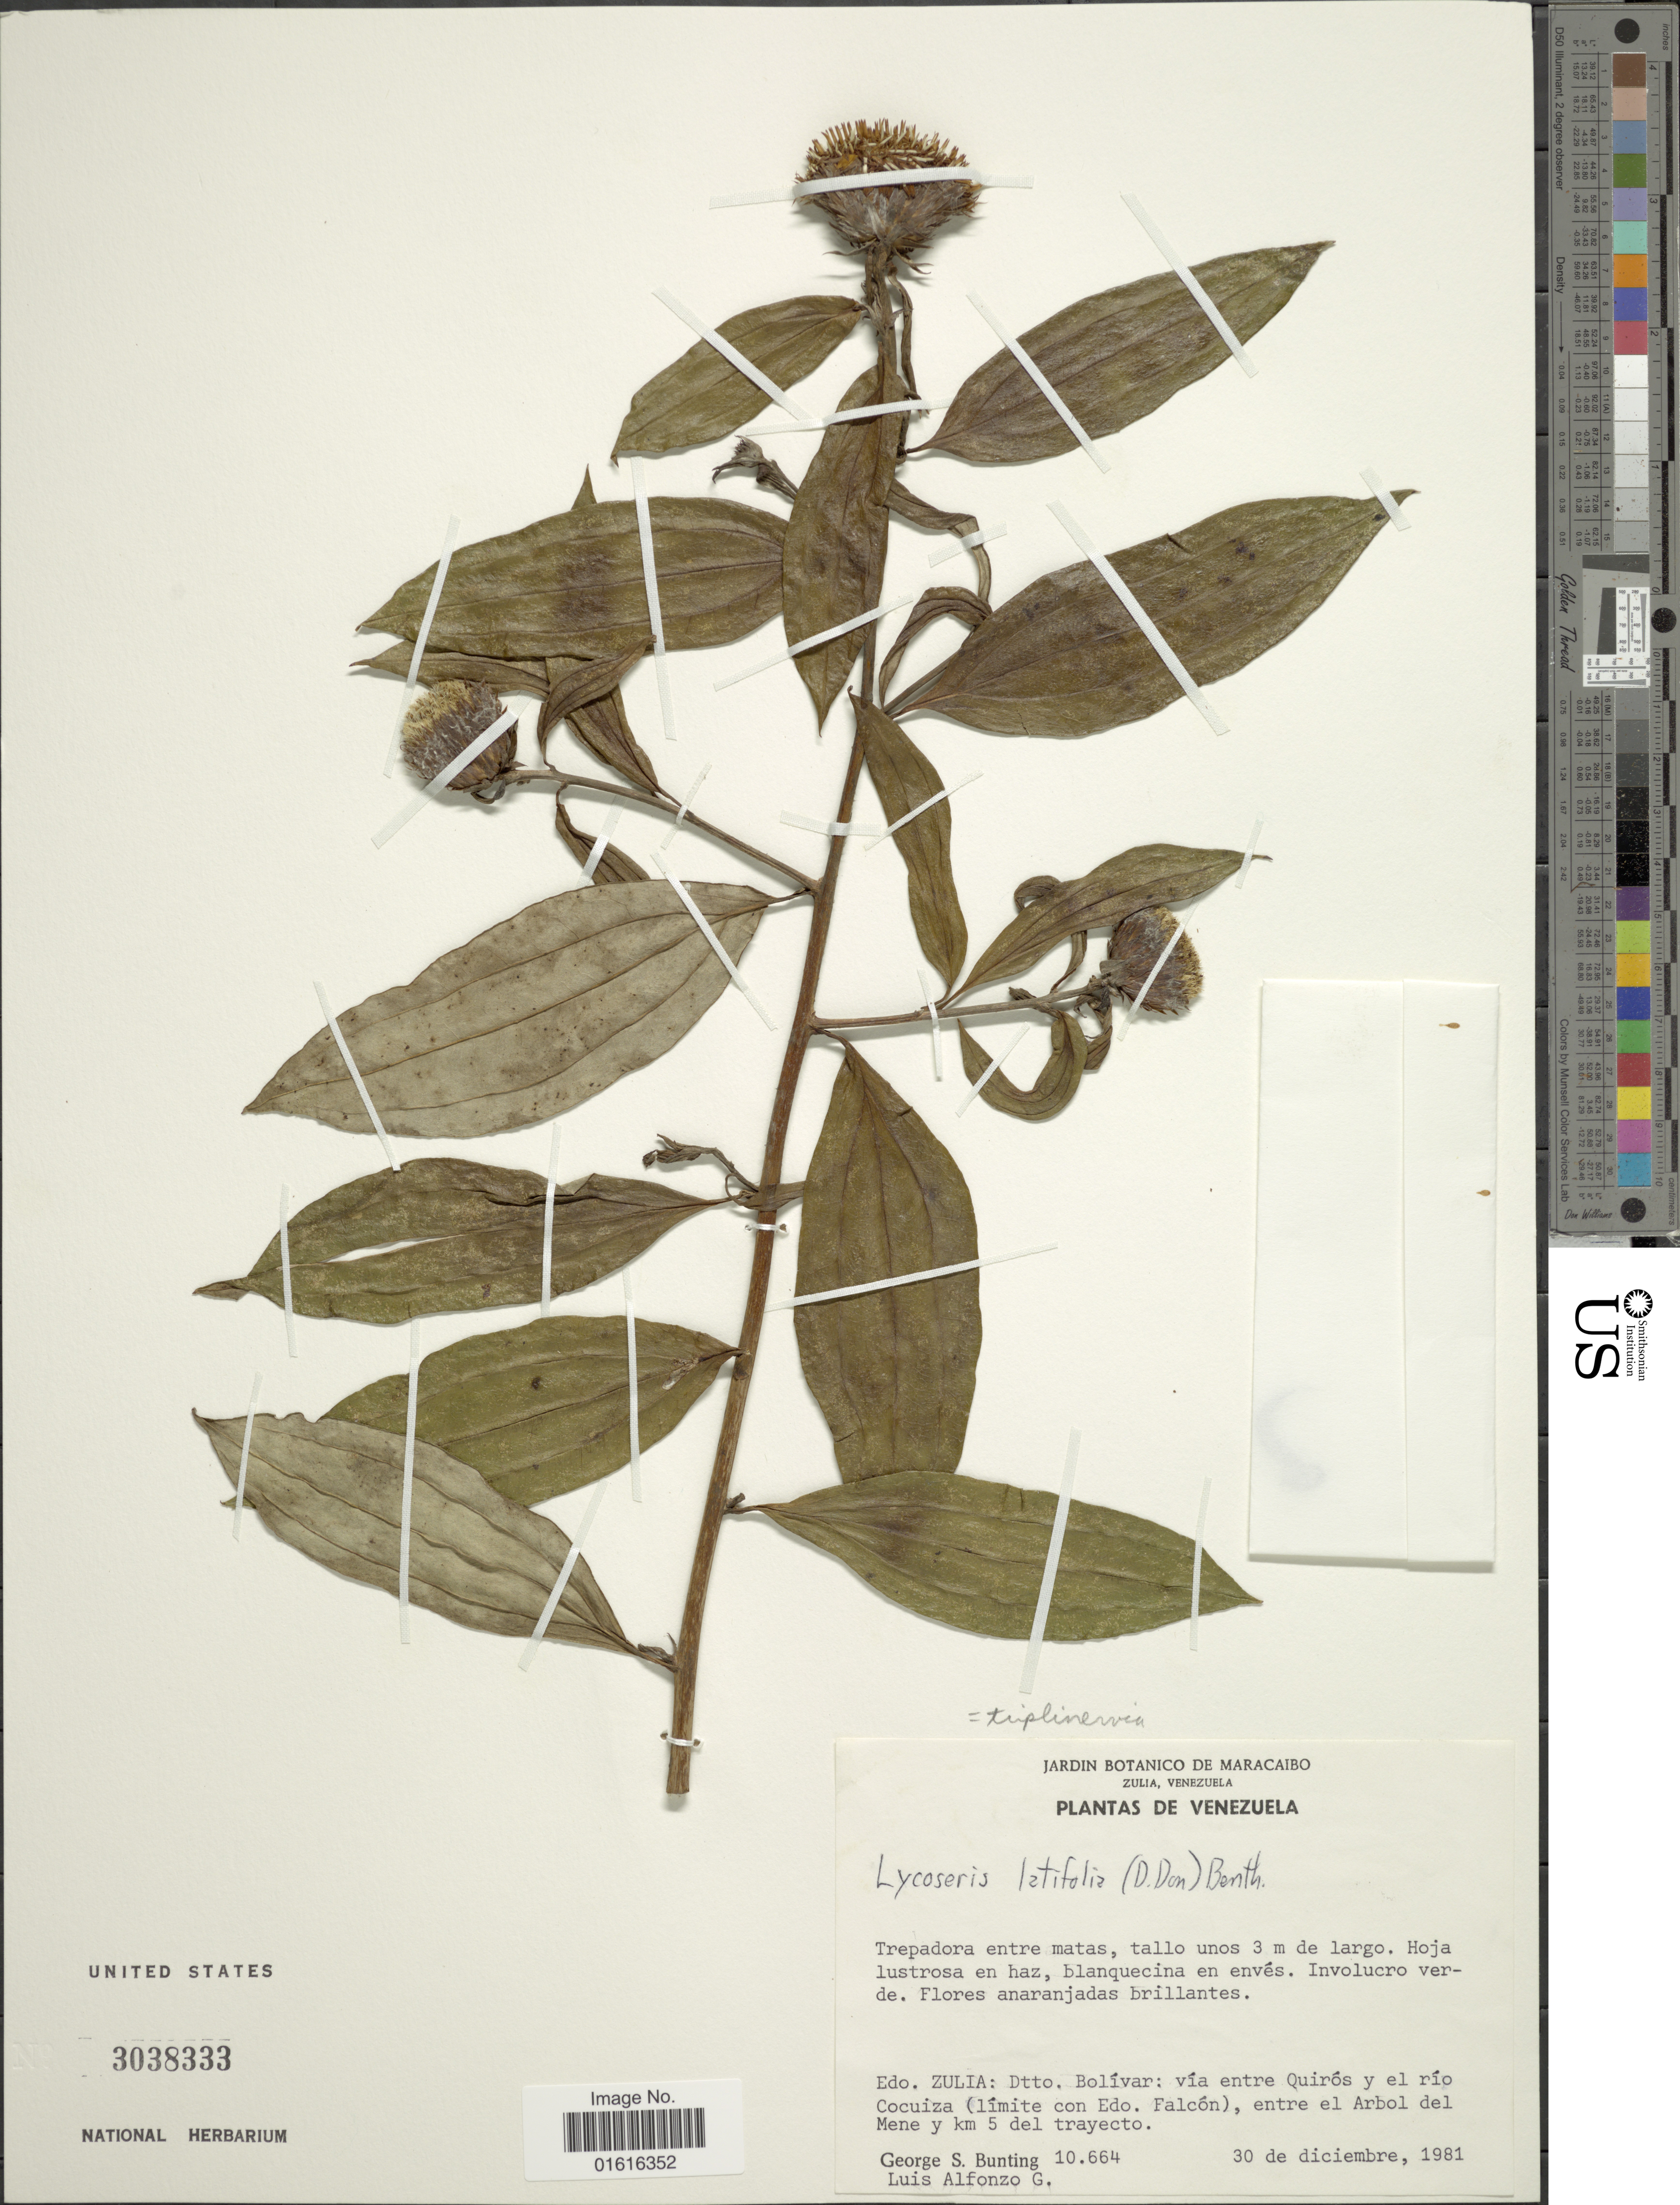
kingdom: Plantae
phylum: Tracheophyta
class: Magnoliopsida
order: Asterales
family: Asteraceae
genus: Lycoseris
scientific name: Lycoseris triplinervia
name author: Less.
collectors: G. S. Bunting & L. Alfonzo G.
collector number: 10664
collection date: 1981-12-30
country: Venezuela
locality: Edo. Zulia: Dtto. Bolivar: via entre Quiros y el rio Cocuiza (limite con Edo. Falcon), entre el Arbol del Mene y km 5 del trayecto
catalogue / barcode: US 3038333